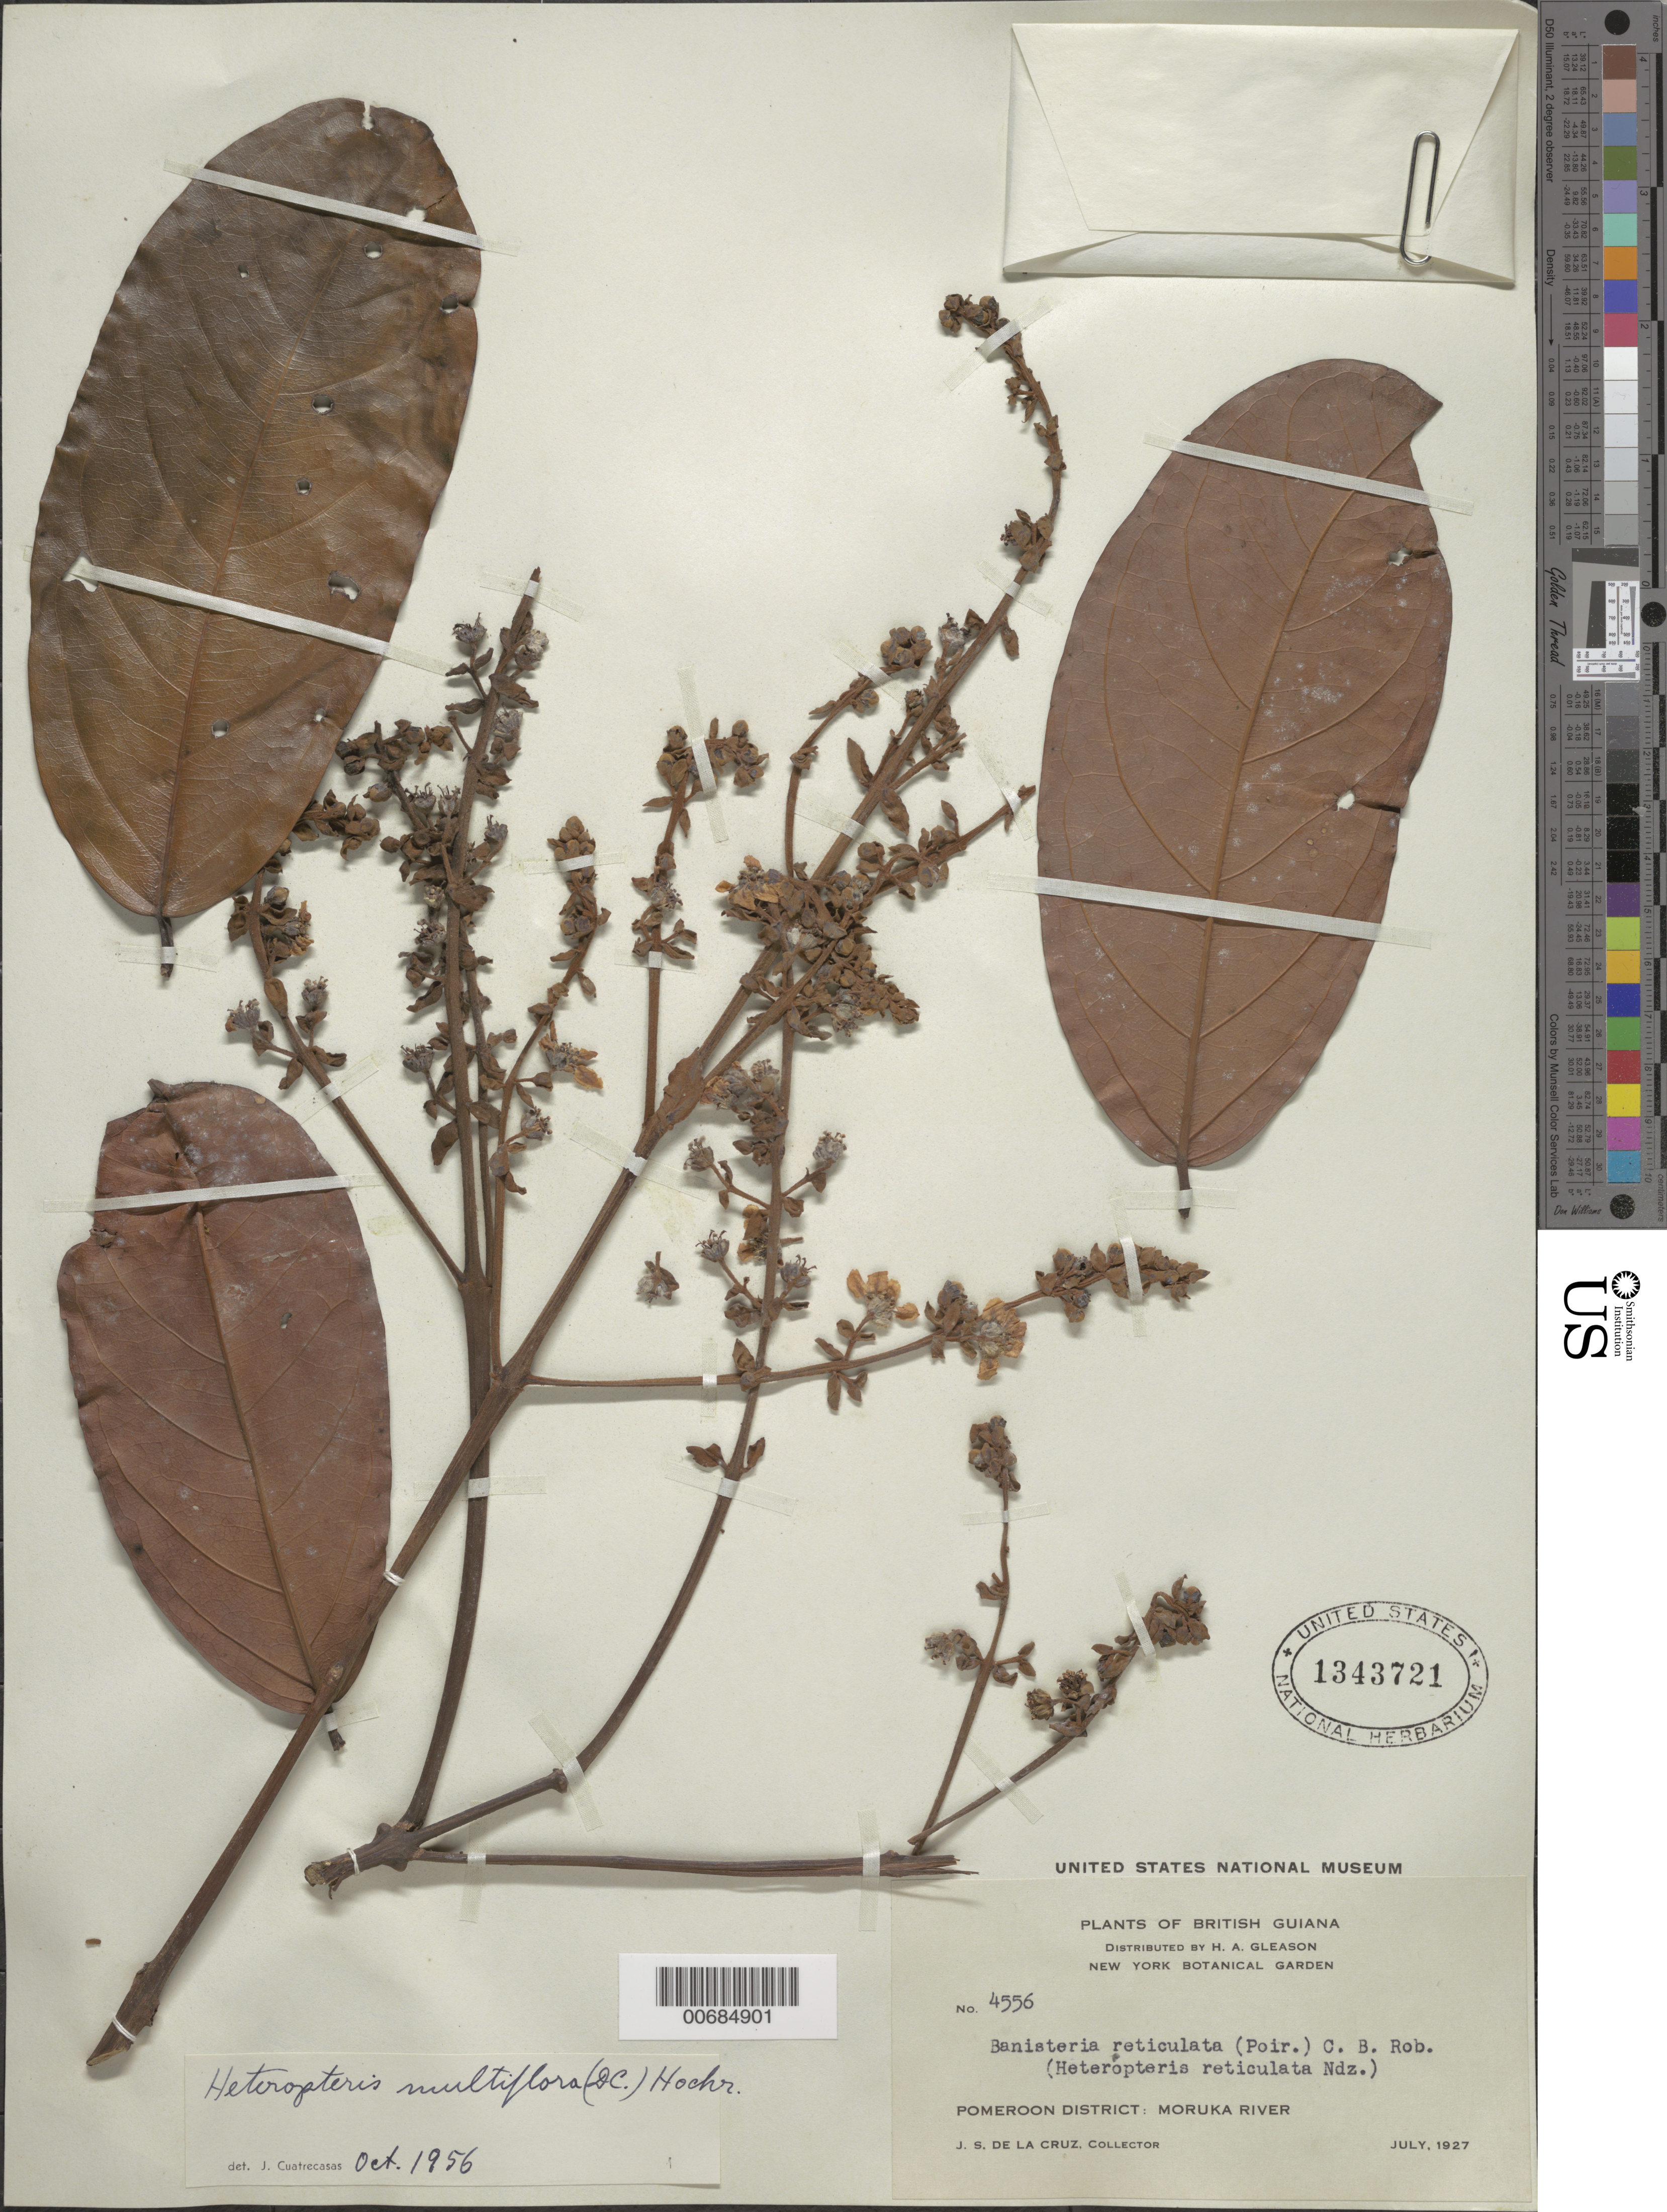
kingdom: Plantae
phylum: Tracheophyta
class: Magnoliopsida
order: Malpighiales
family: Malpighiaceae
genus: Heteropterys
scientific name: Heteropterys multiflora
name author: (DC.) Hochr.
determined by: Cuatrecasas, J.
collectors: J. S. de la Cruz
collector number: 4556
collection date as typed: Jul-27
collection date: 1927-07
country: Guyana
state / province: Barima-Waini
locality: Moruka R., Pomeroon Dist.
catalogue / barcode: US 1343721